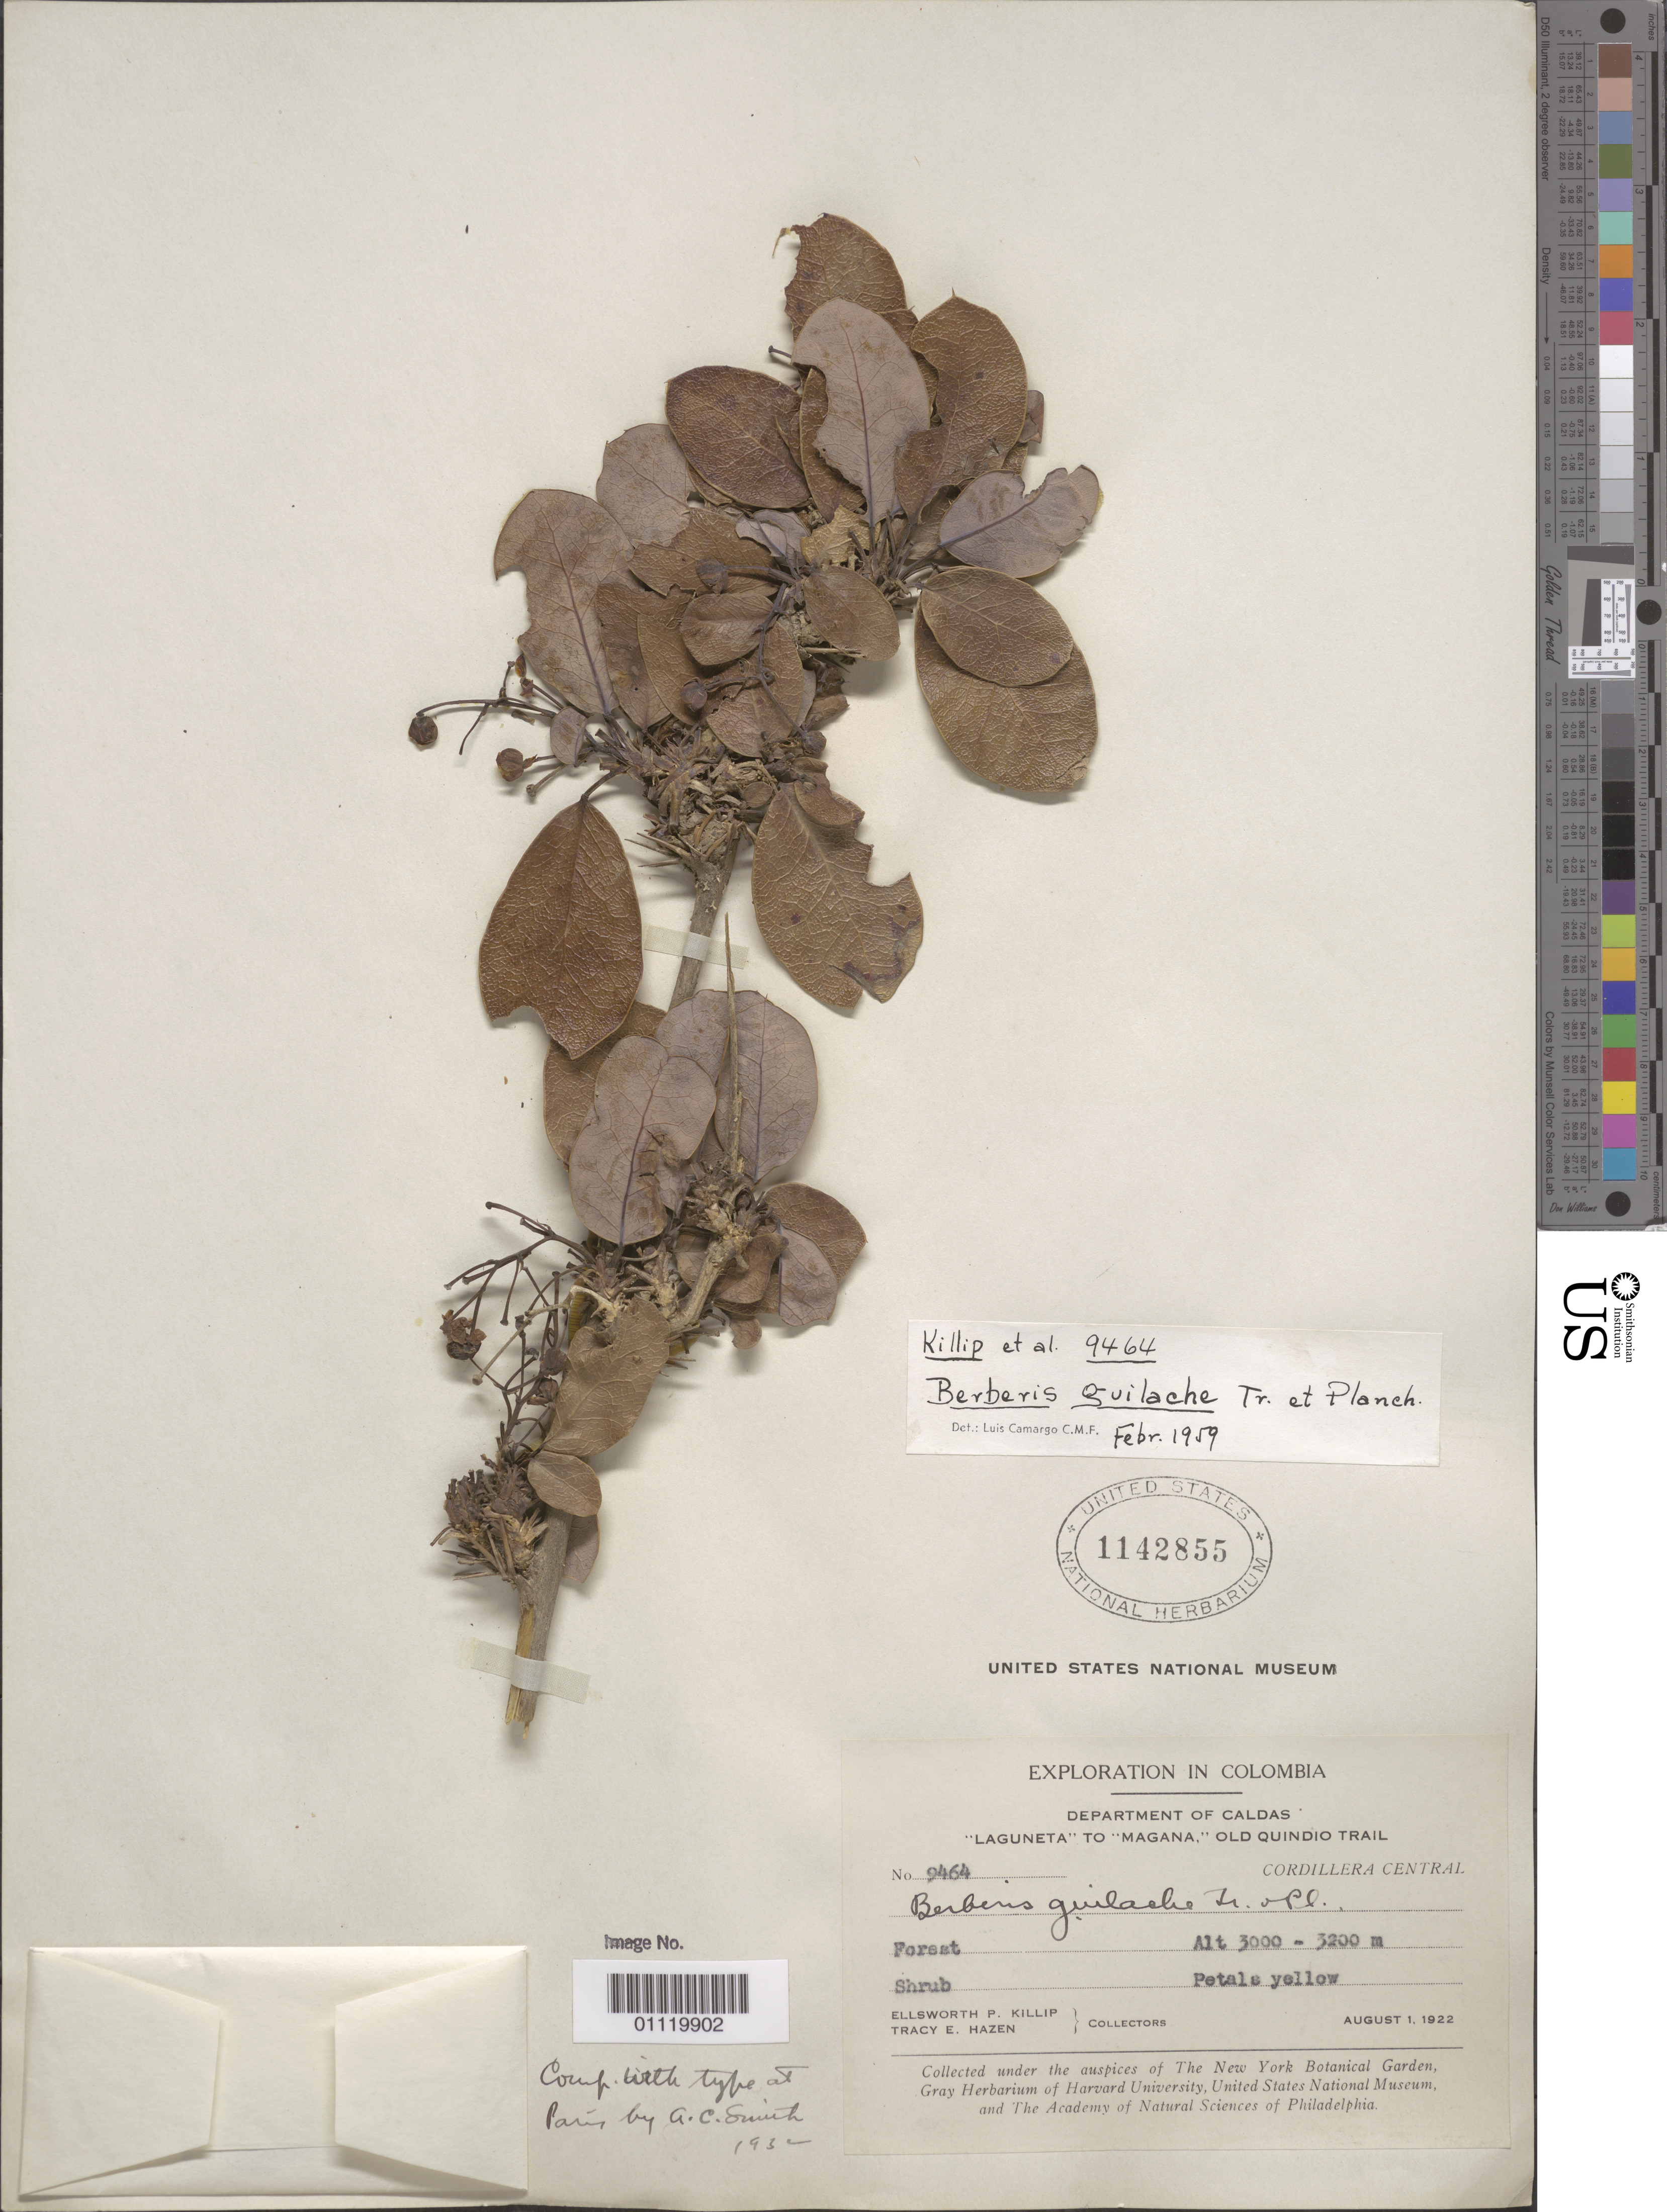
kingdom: Plantae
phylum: Tracheophyta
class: Magnoliopsida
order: Ranunculales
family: Berberidaceae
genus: Berberis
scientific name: Berberis guilache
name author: Triana & Planch.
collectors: E. P. Killip & T. E. Hazen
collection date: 1922-08-01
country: Colombia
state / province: Caldas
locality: Cordillera Central: "Laguneta" to "Magana," Old Quindio Trail. Forest.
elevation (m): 3000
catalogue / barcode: US 1142855